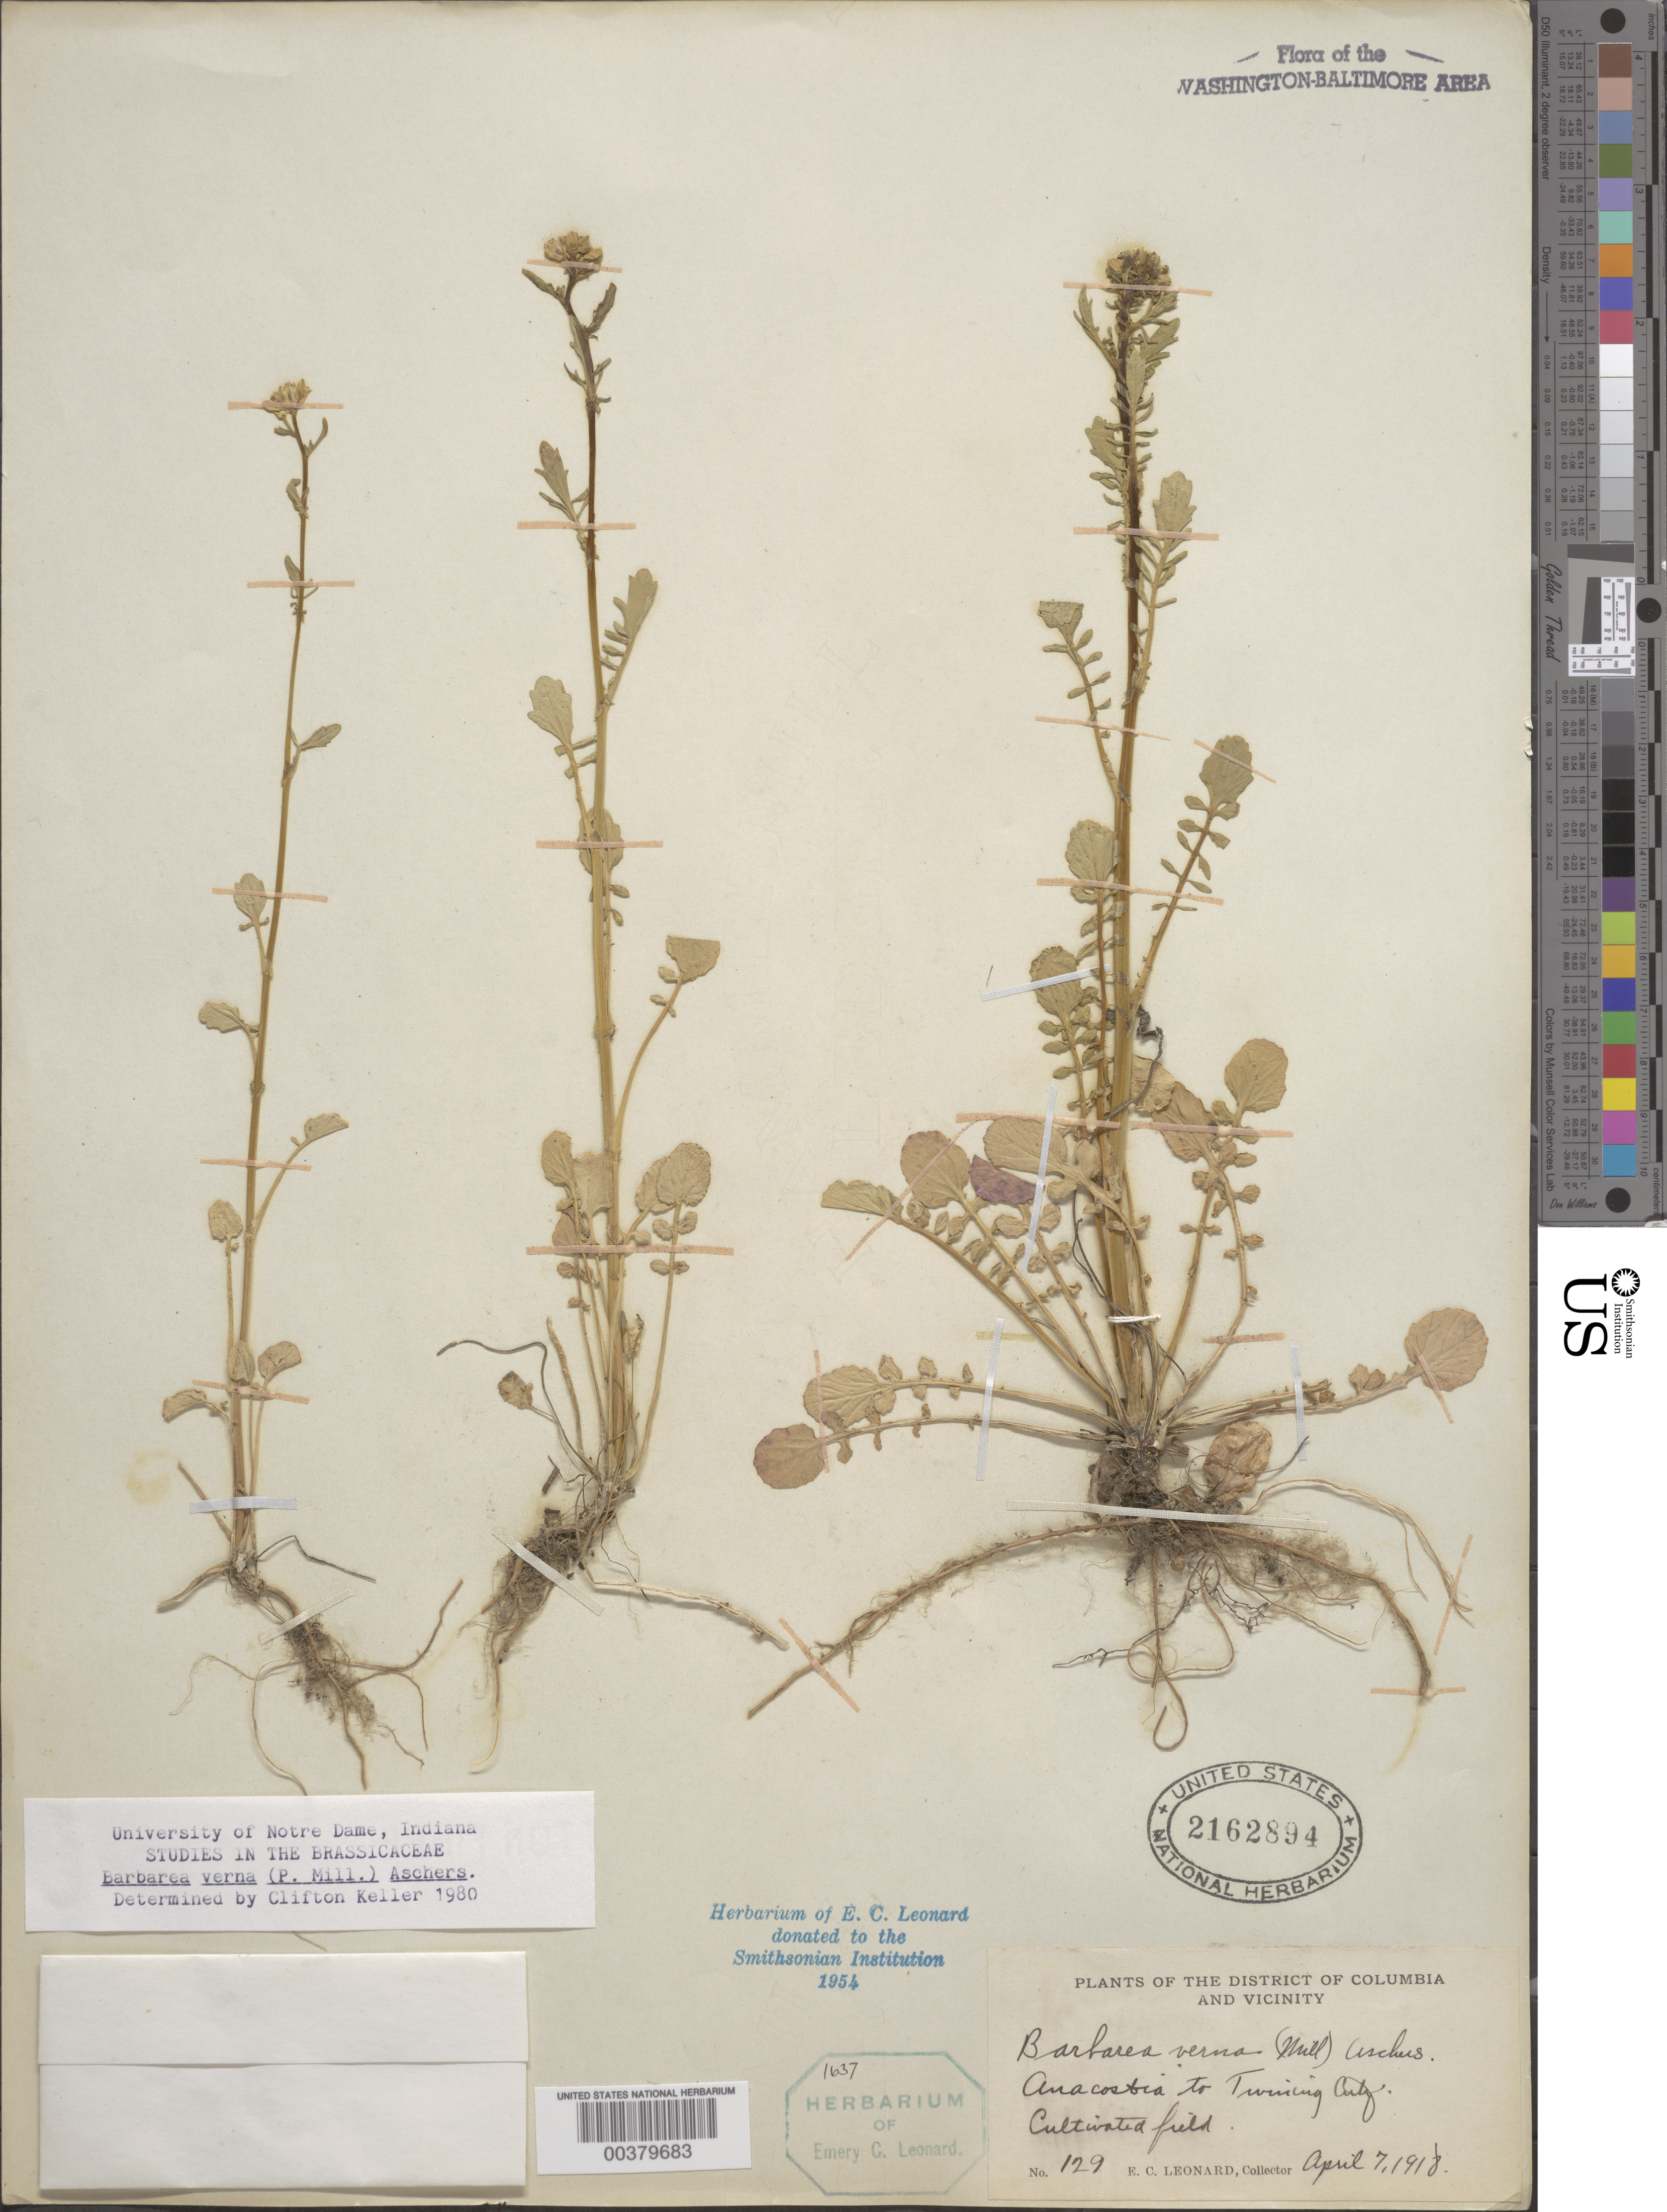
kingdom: Plantae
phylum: Tracheophyta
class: Magnoliopsida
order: Brassicales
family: Brassicaceae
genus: Barbarea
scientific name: Barbarea verna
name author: (Mill.) Asch.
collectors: E. C. Leonard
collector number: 129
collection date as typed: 07 Apr 1918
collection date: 1918-04-07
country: United States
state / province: District of Columbia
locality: Anacostia to Twining City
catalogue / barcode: US 2162894